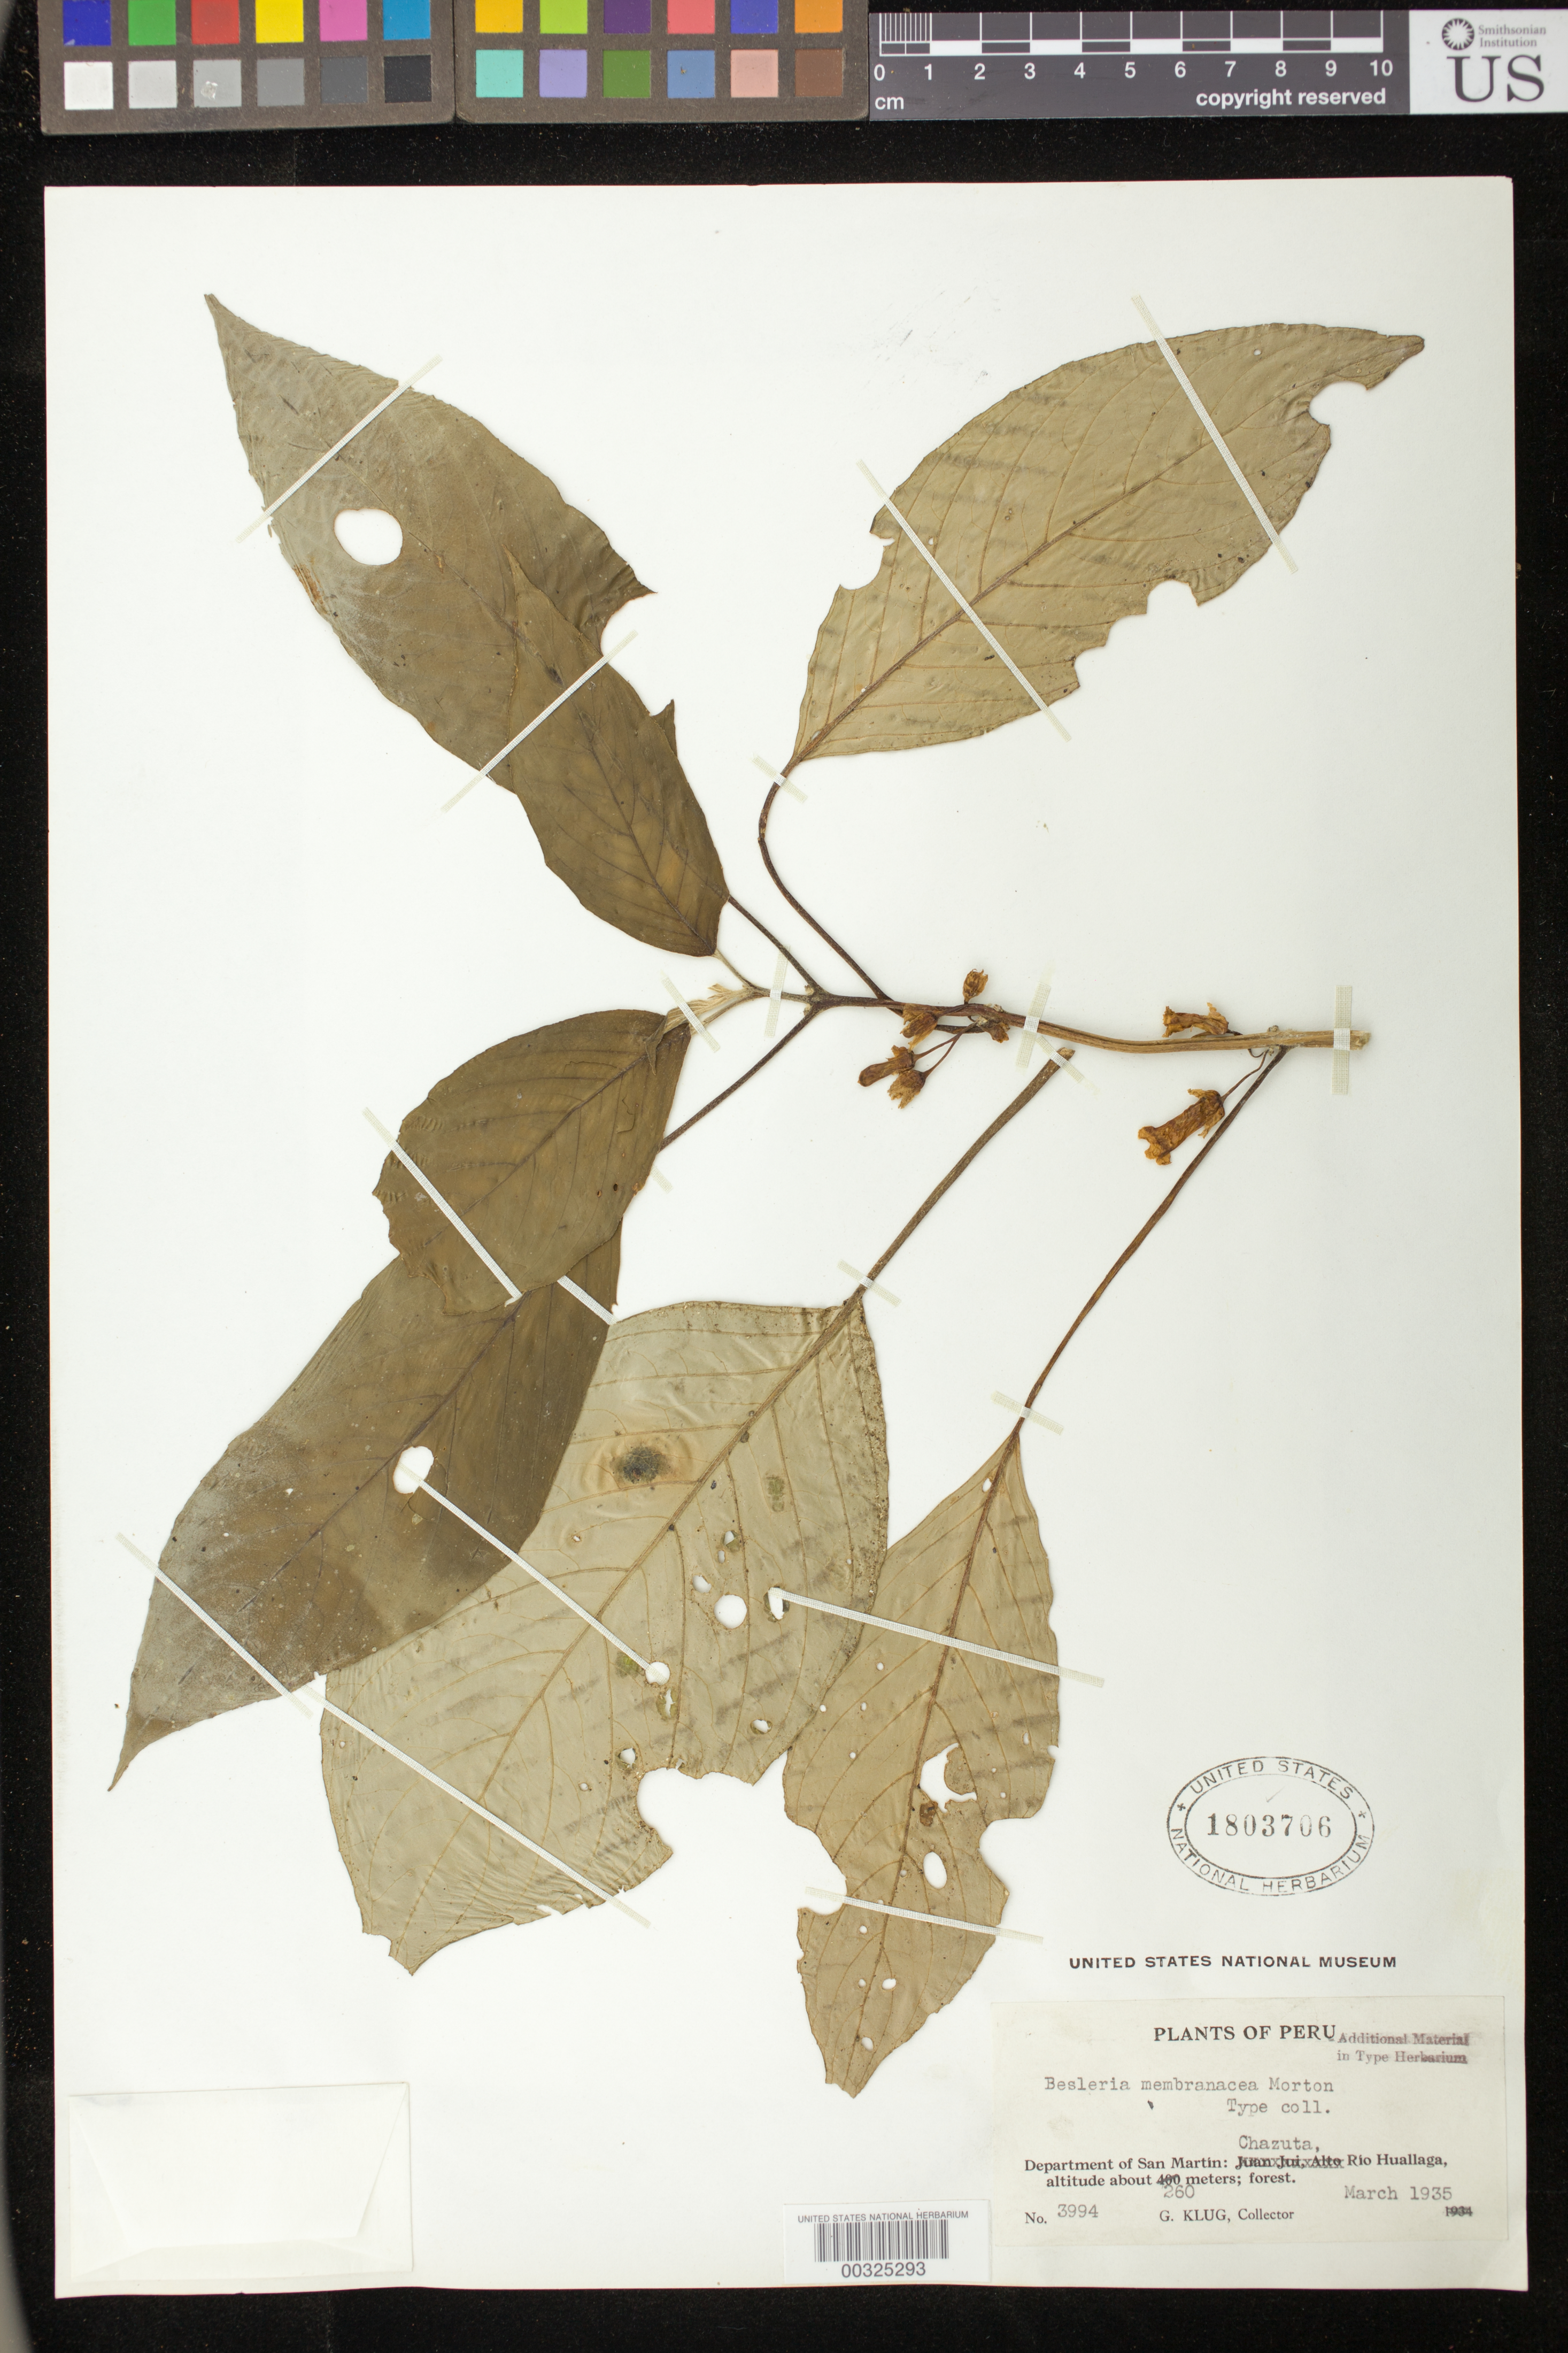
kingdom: Plantae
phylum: Tracheophyta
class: Magnoliopsida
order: Lamiales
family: Gesneriaceae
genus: Besleria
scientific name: Besleria membranacea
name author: C.V. Morton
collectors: G. Klug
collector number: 3994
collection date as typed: Mar 1935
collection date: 1935-03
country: Peru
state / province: San Martín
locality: Chazuta, Rio Huallaga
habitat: Forest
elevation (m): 260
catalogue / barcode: US 1803706